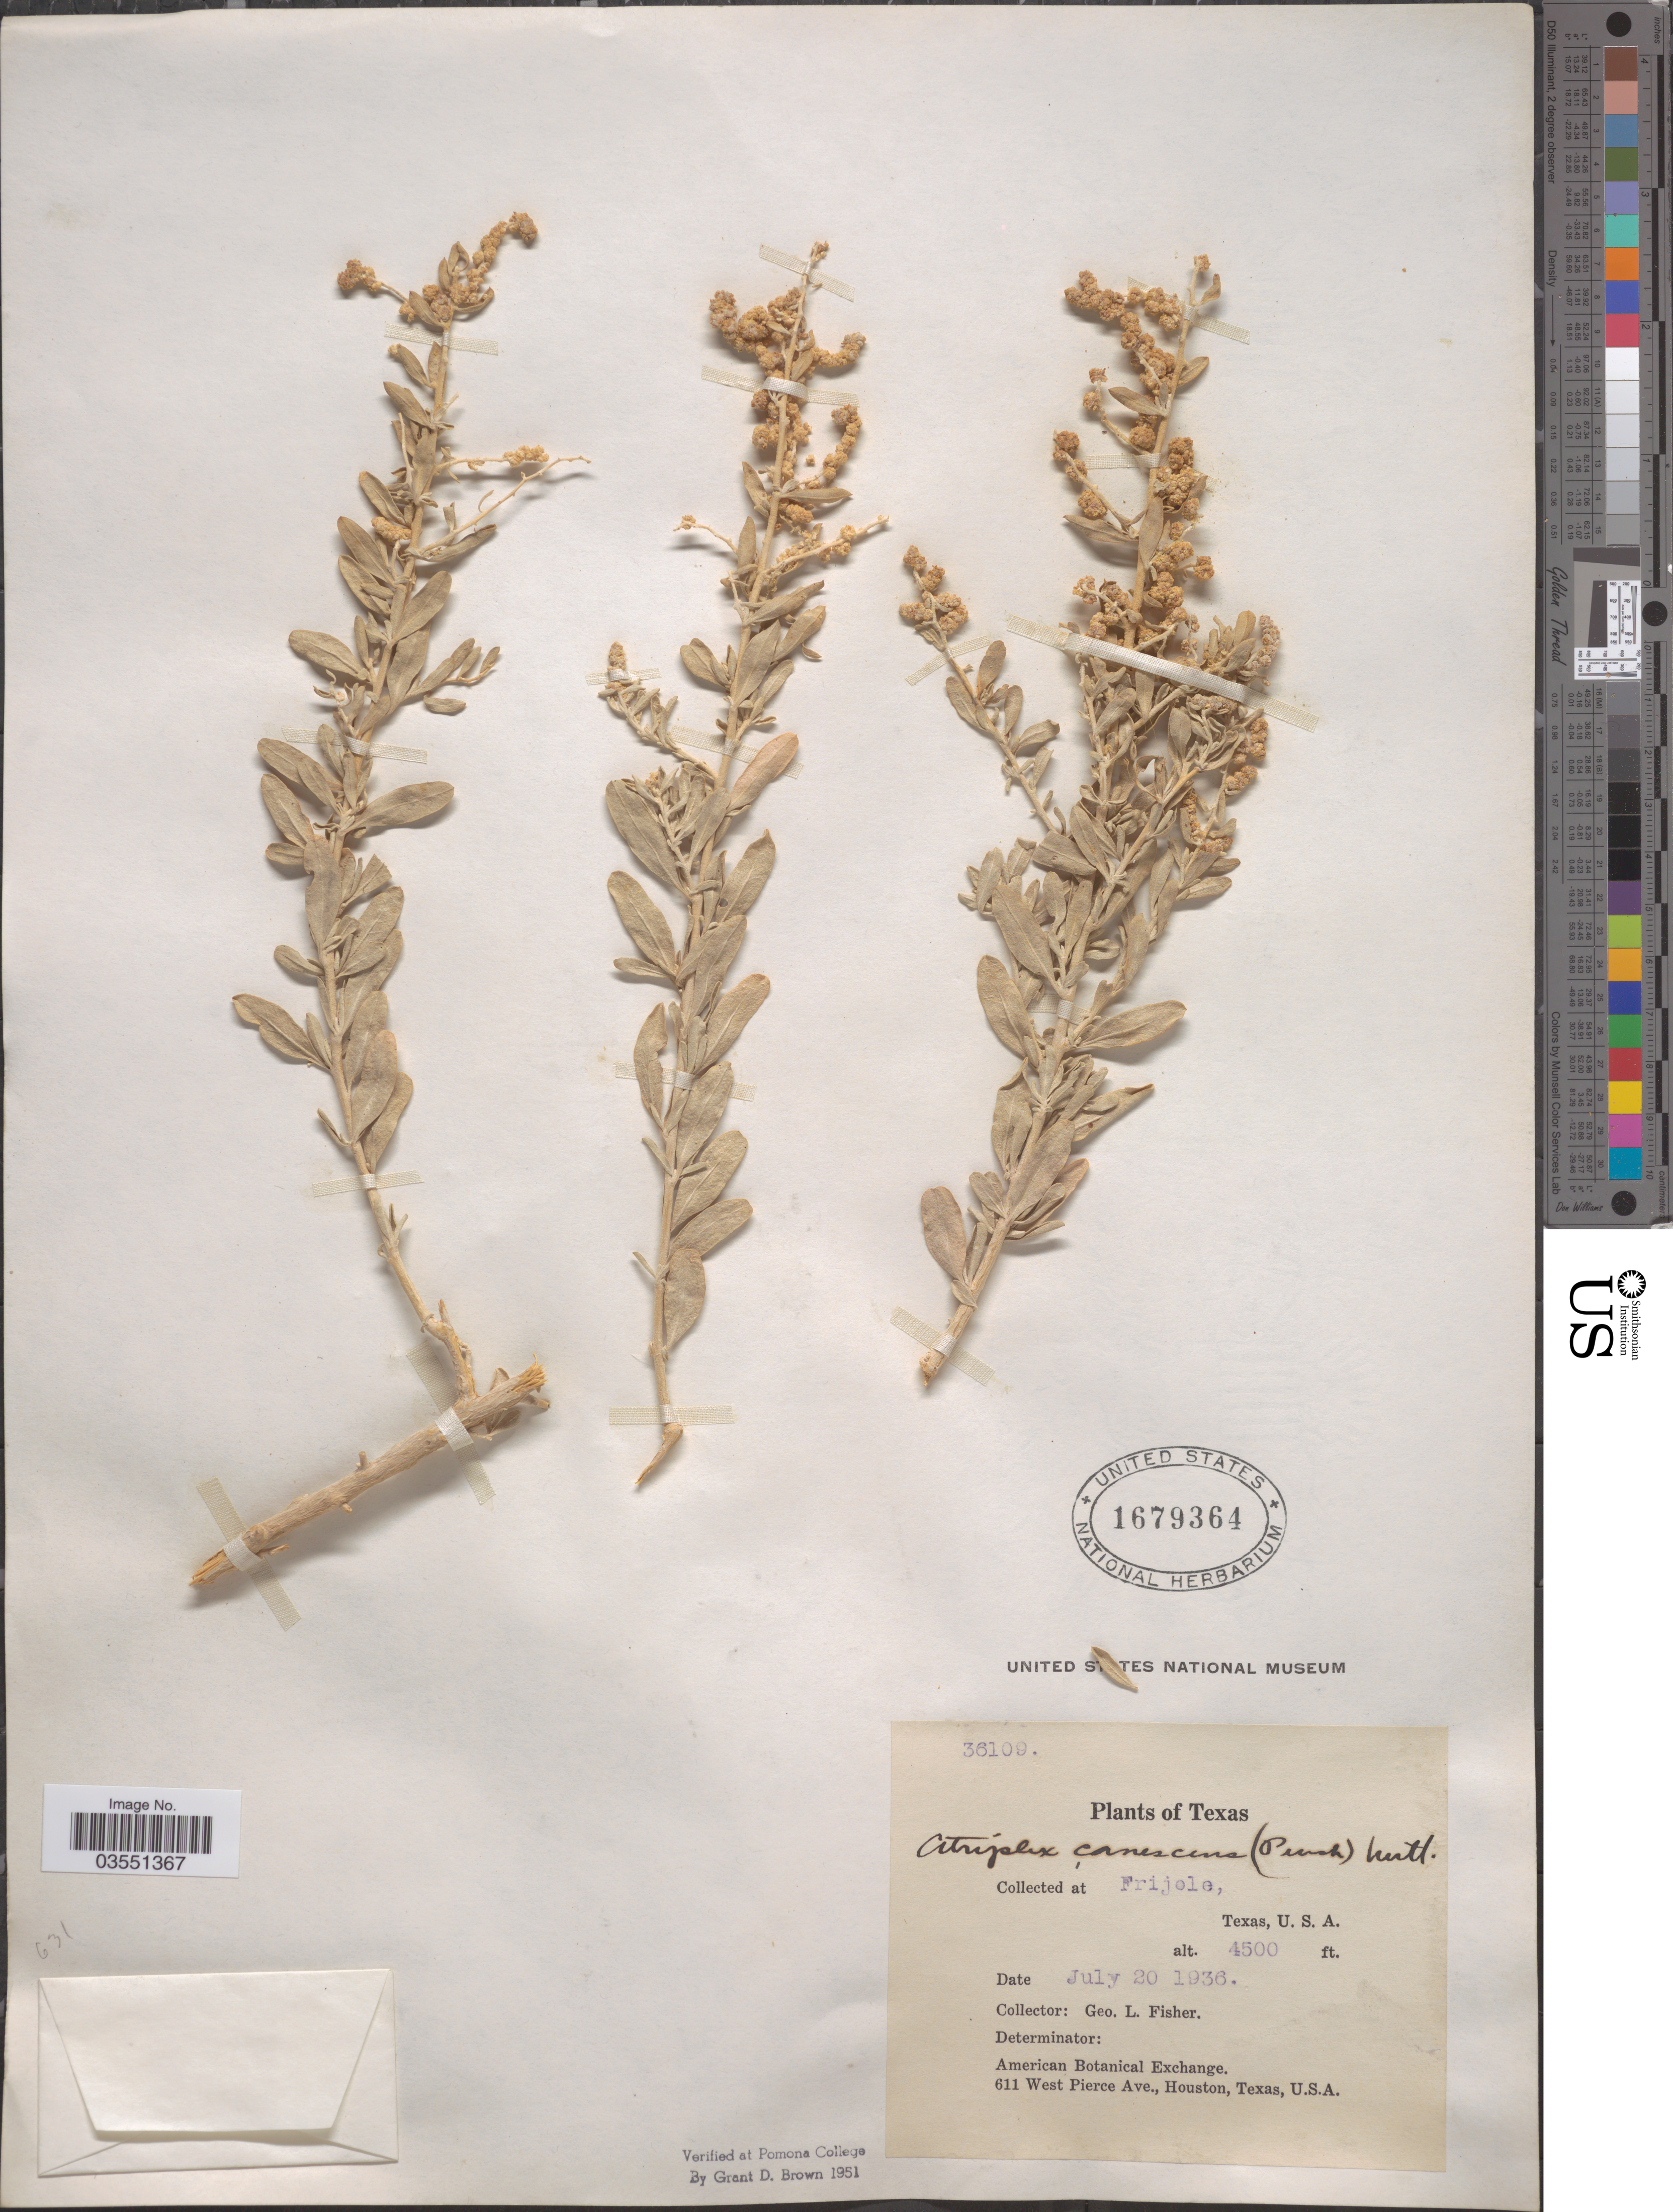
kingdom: Plantae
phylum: Tracheophyta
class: Magnoliopsida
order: Caryophyllales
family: Amaranthaceae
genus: Atriplex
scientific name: Atriplex canescens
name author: (Pursh) Nutt.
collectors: G. L. Fisher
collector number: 36109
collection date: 1936-07-20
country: United States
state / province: Texas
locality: Frijola.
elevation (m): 1372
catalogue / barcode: US 1679364